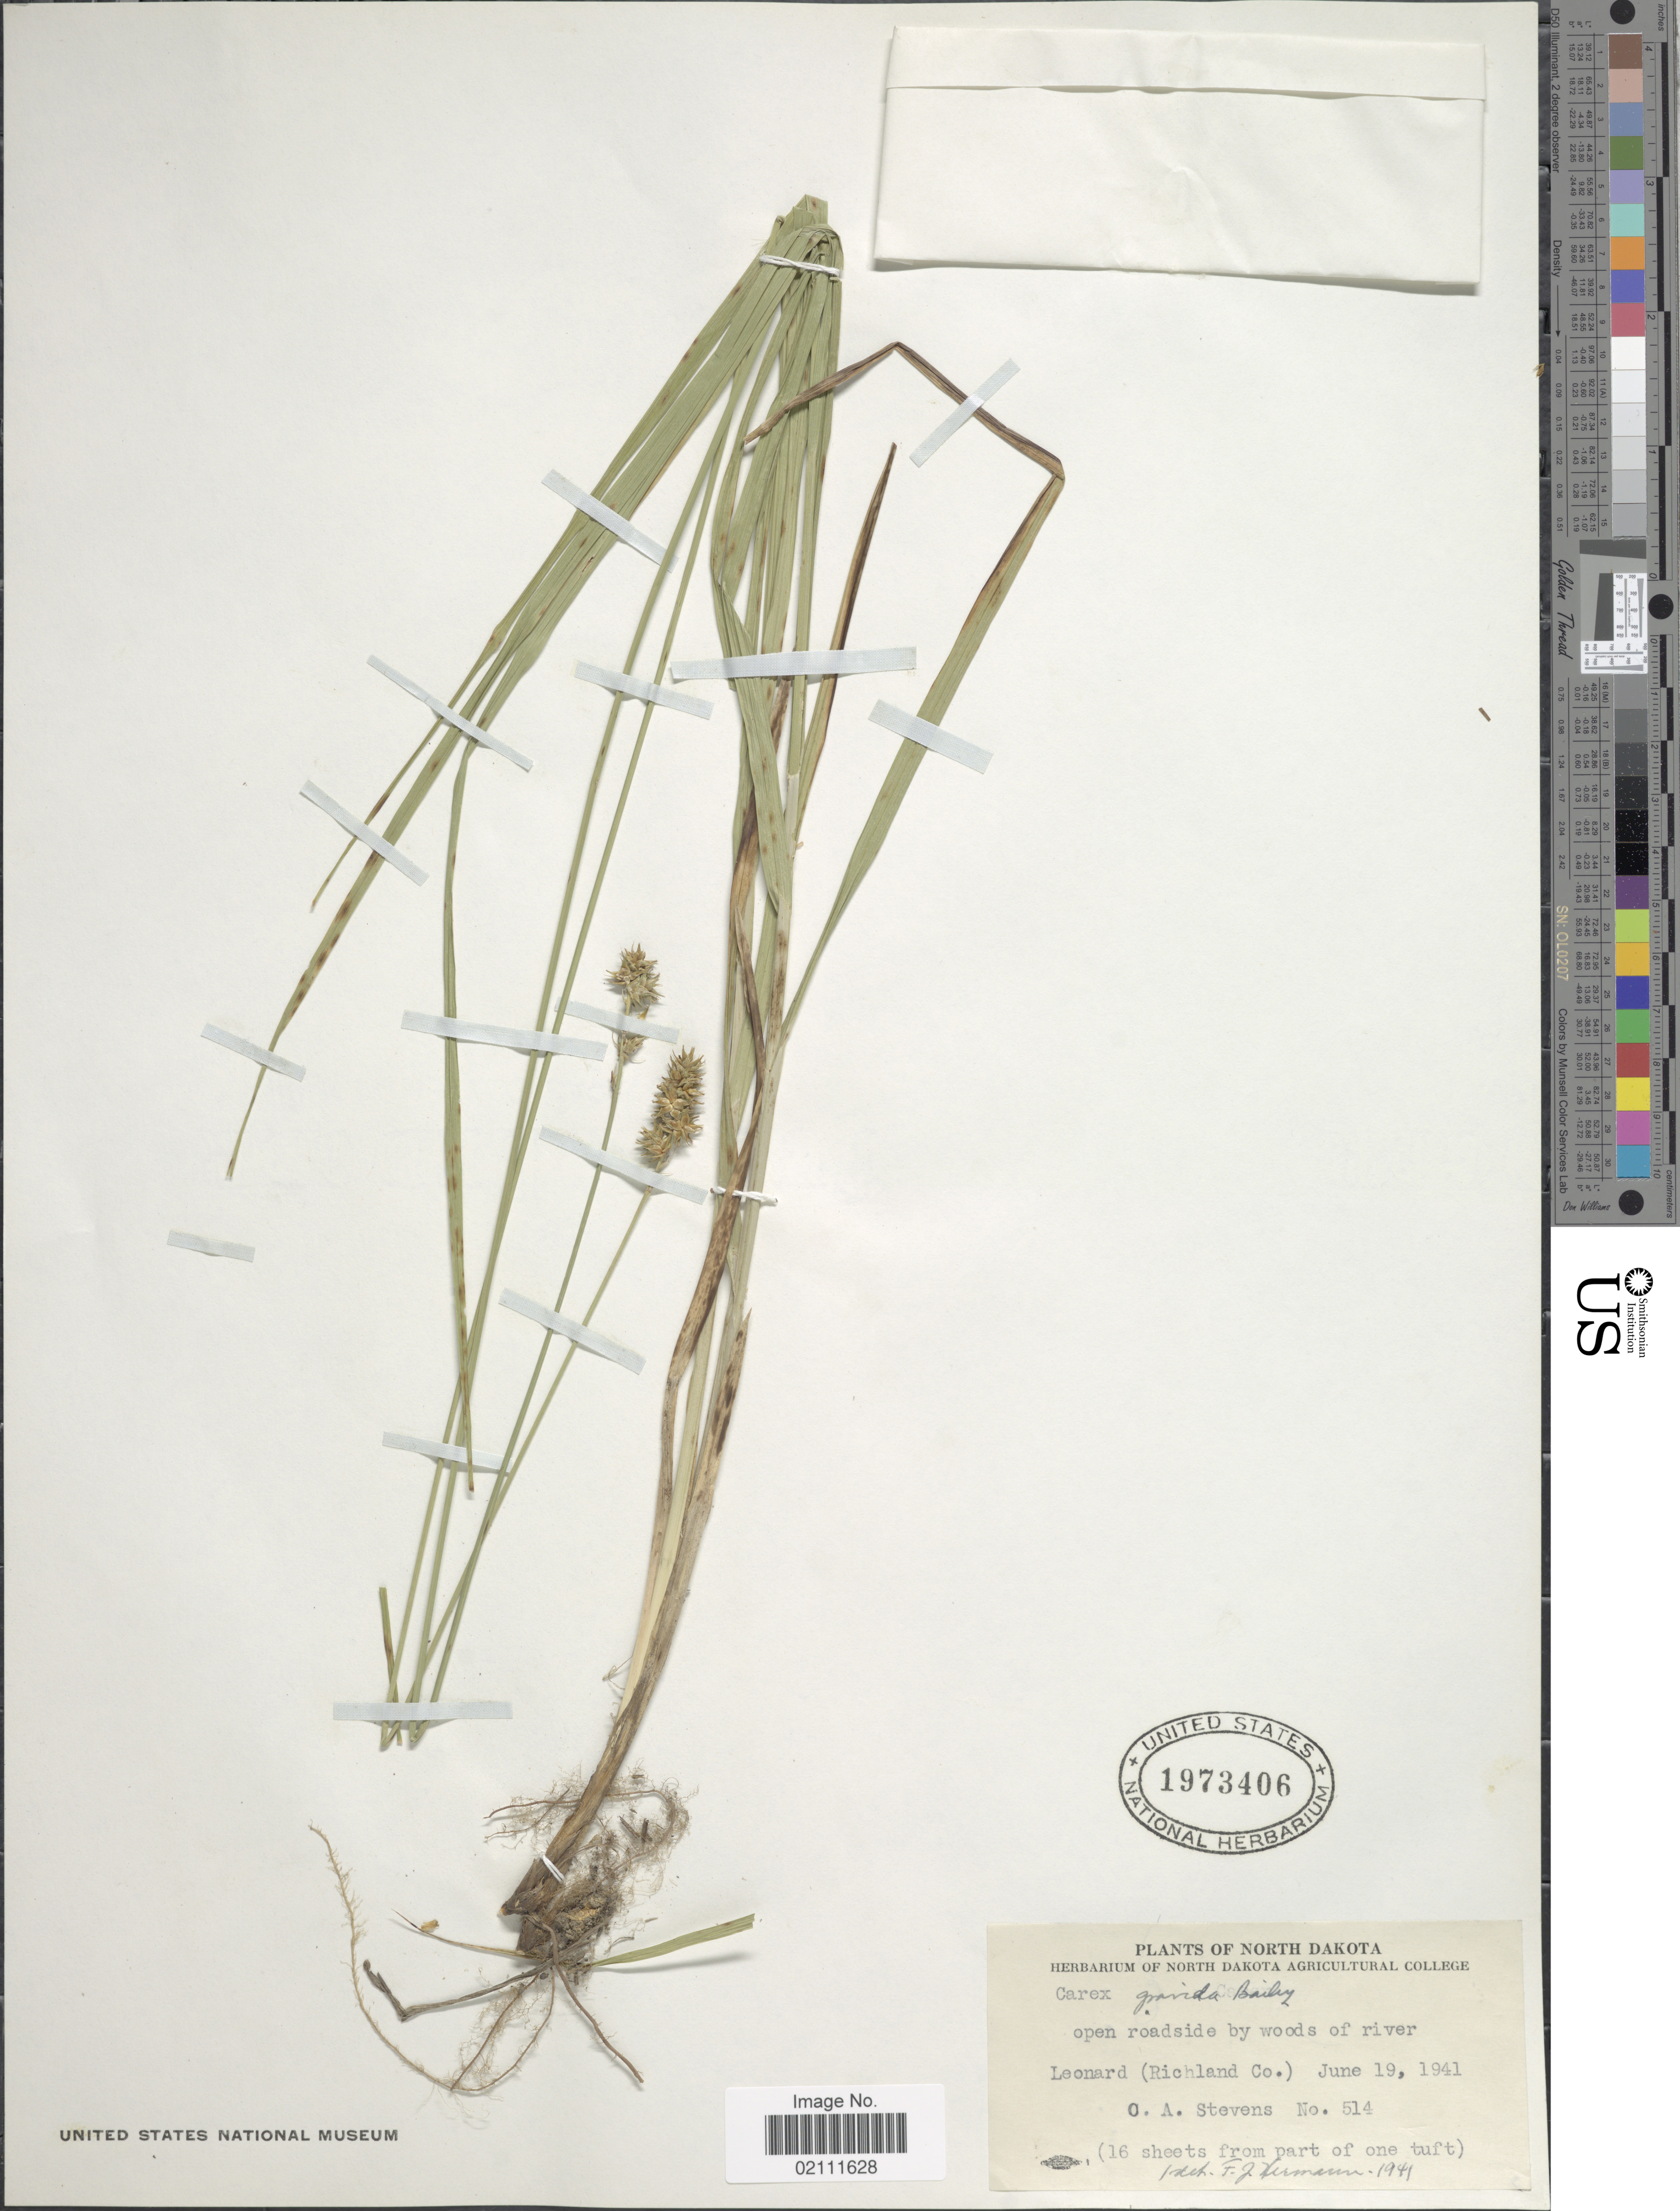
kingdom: Plantae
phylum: Tracheophyta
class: Liliopsida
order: Poales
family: Cyperaceae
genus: Carex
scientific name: Carex gravida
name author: L.H. Bailey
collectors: O. A. Stevens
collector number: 514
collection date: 1941-06-19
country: United States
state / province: North Dakota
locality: Open roadside by woods of river, Leonard (Richmond Co.).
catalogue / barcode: US 1973406